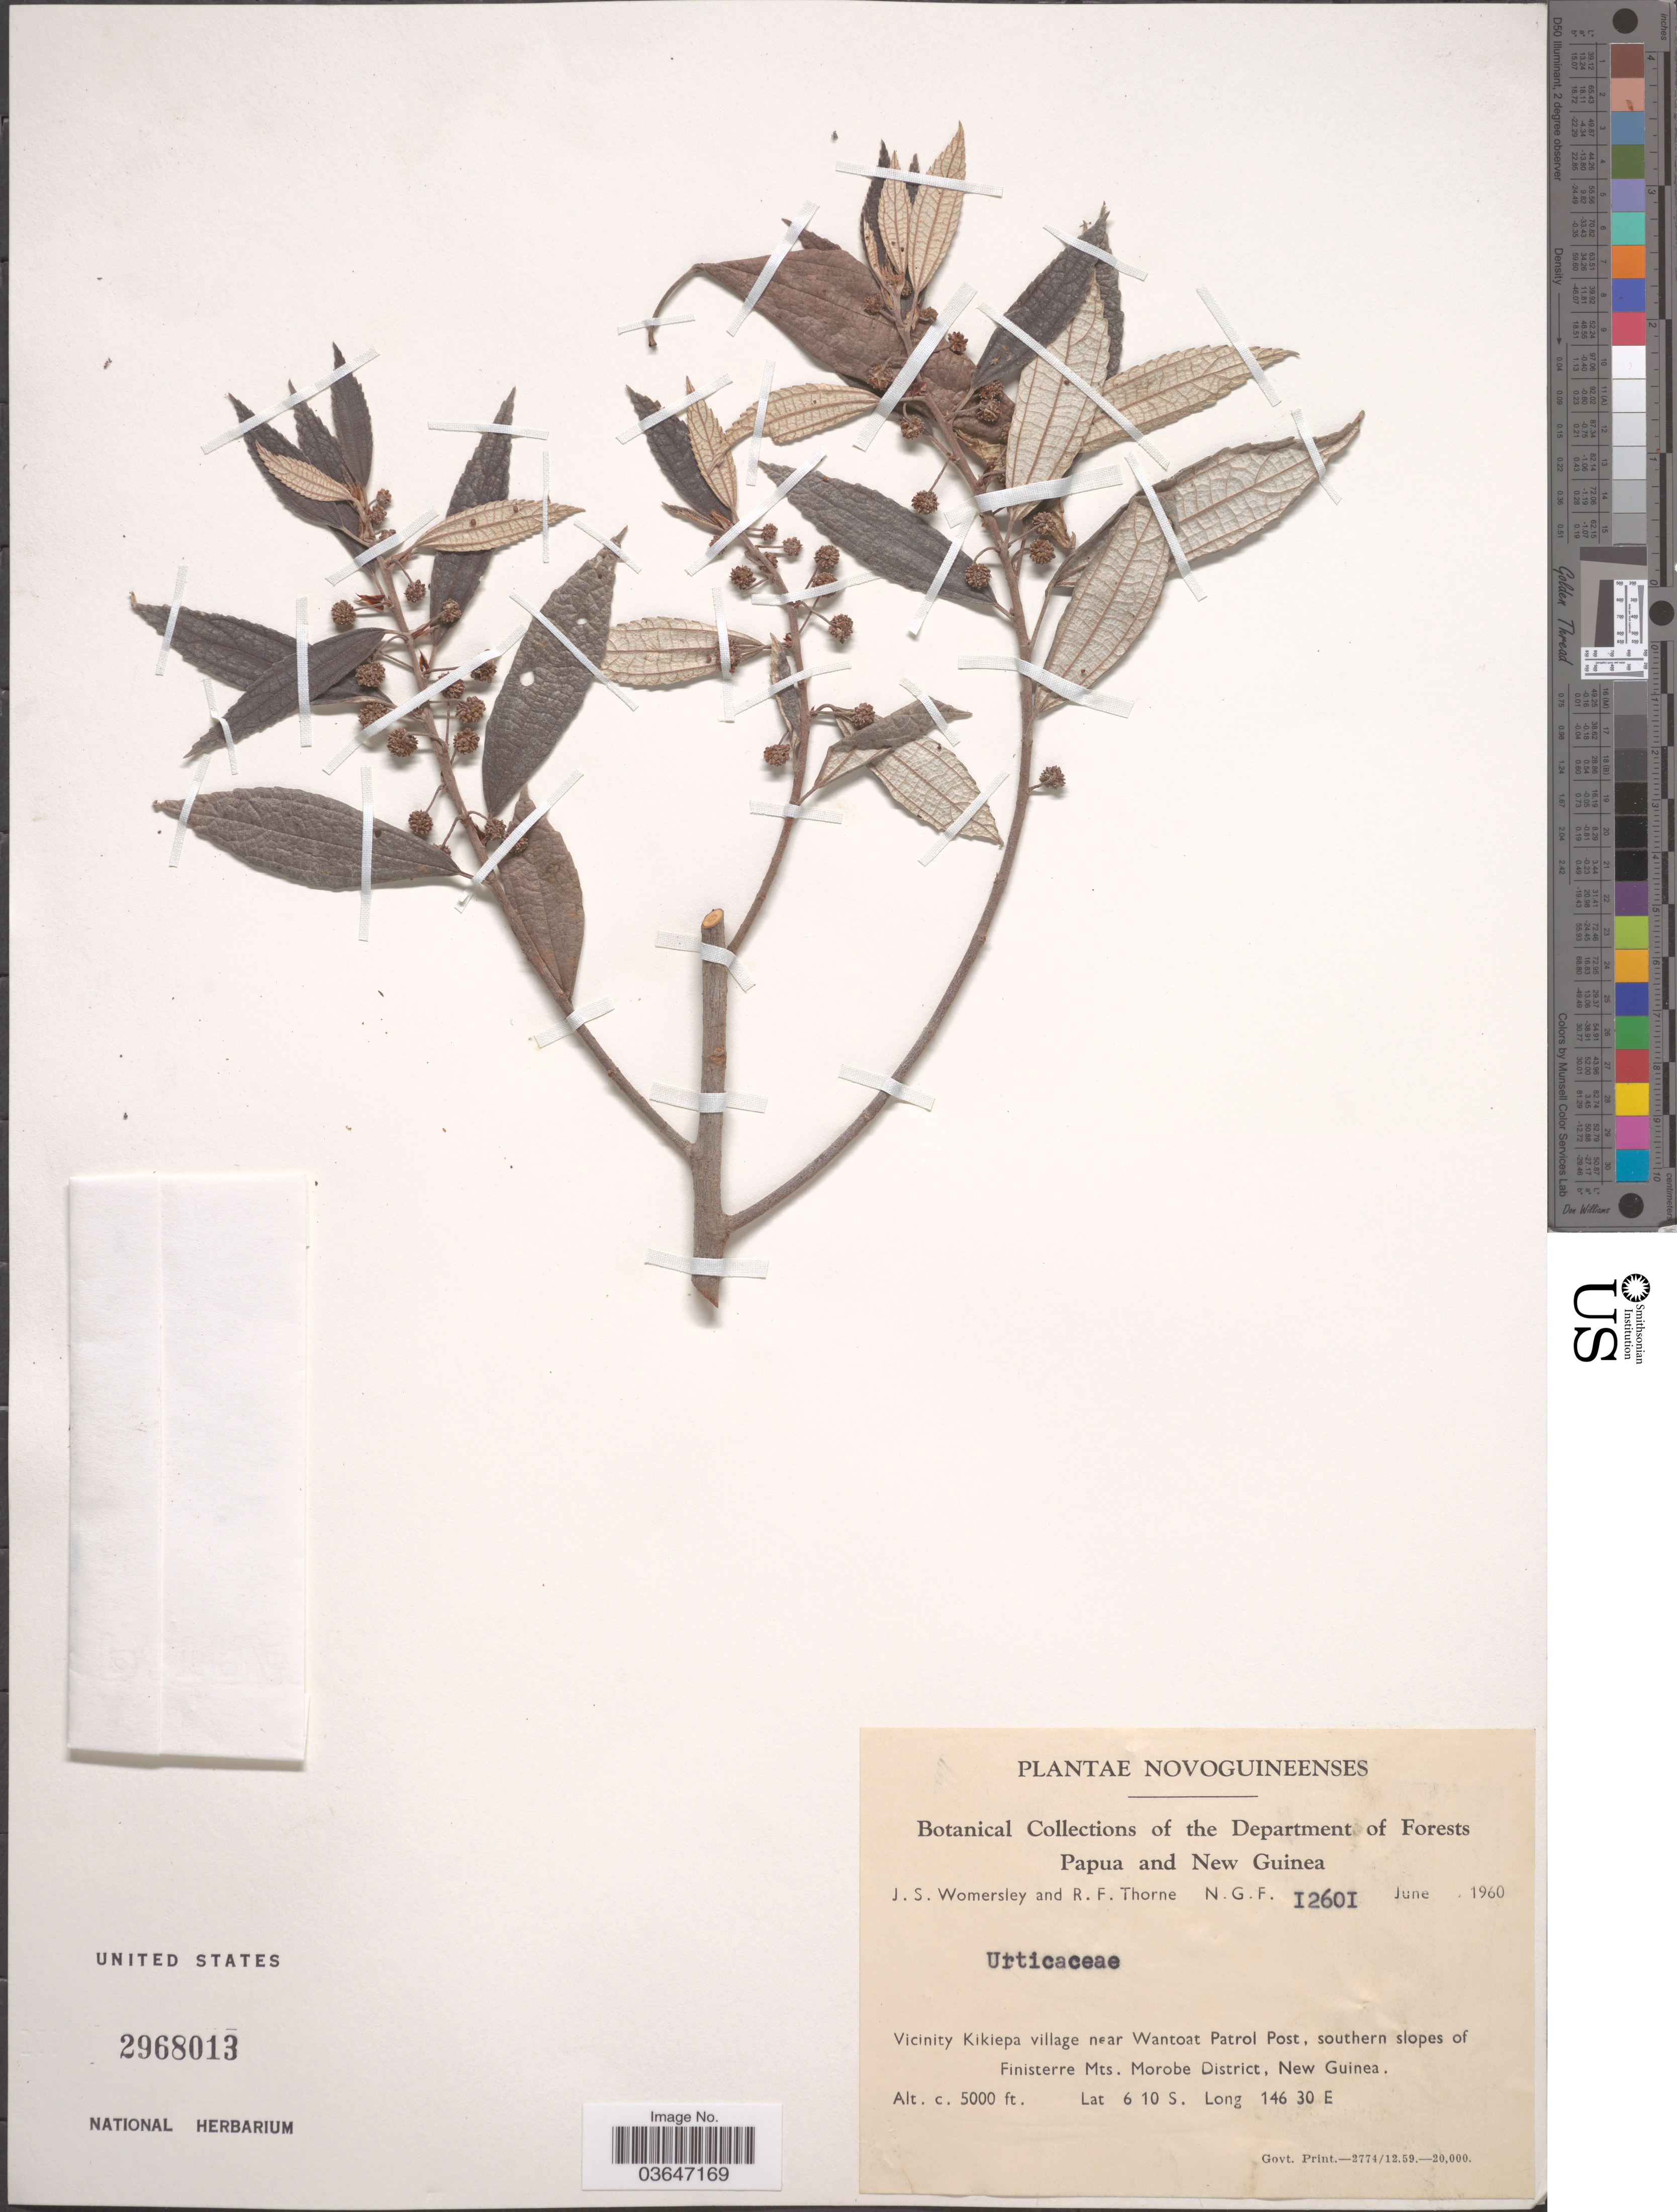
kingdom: Plantae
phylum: Tracheophyta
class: Magnoliopsida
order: Proteales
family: Proteaceae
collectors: J. S. Womersley & R. Thorne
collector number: NGF 12601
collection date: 1960-06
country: Papua New Guinea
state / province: Morobe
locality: Novoguineenses. Vicinity Kikiepa village near Wantoat Patrol Post, southern slopes of Finisterre Mts. Morobe District, New Guinea.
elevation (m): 1524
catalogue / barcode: US 2968013